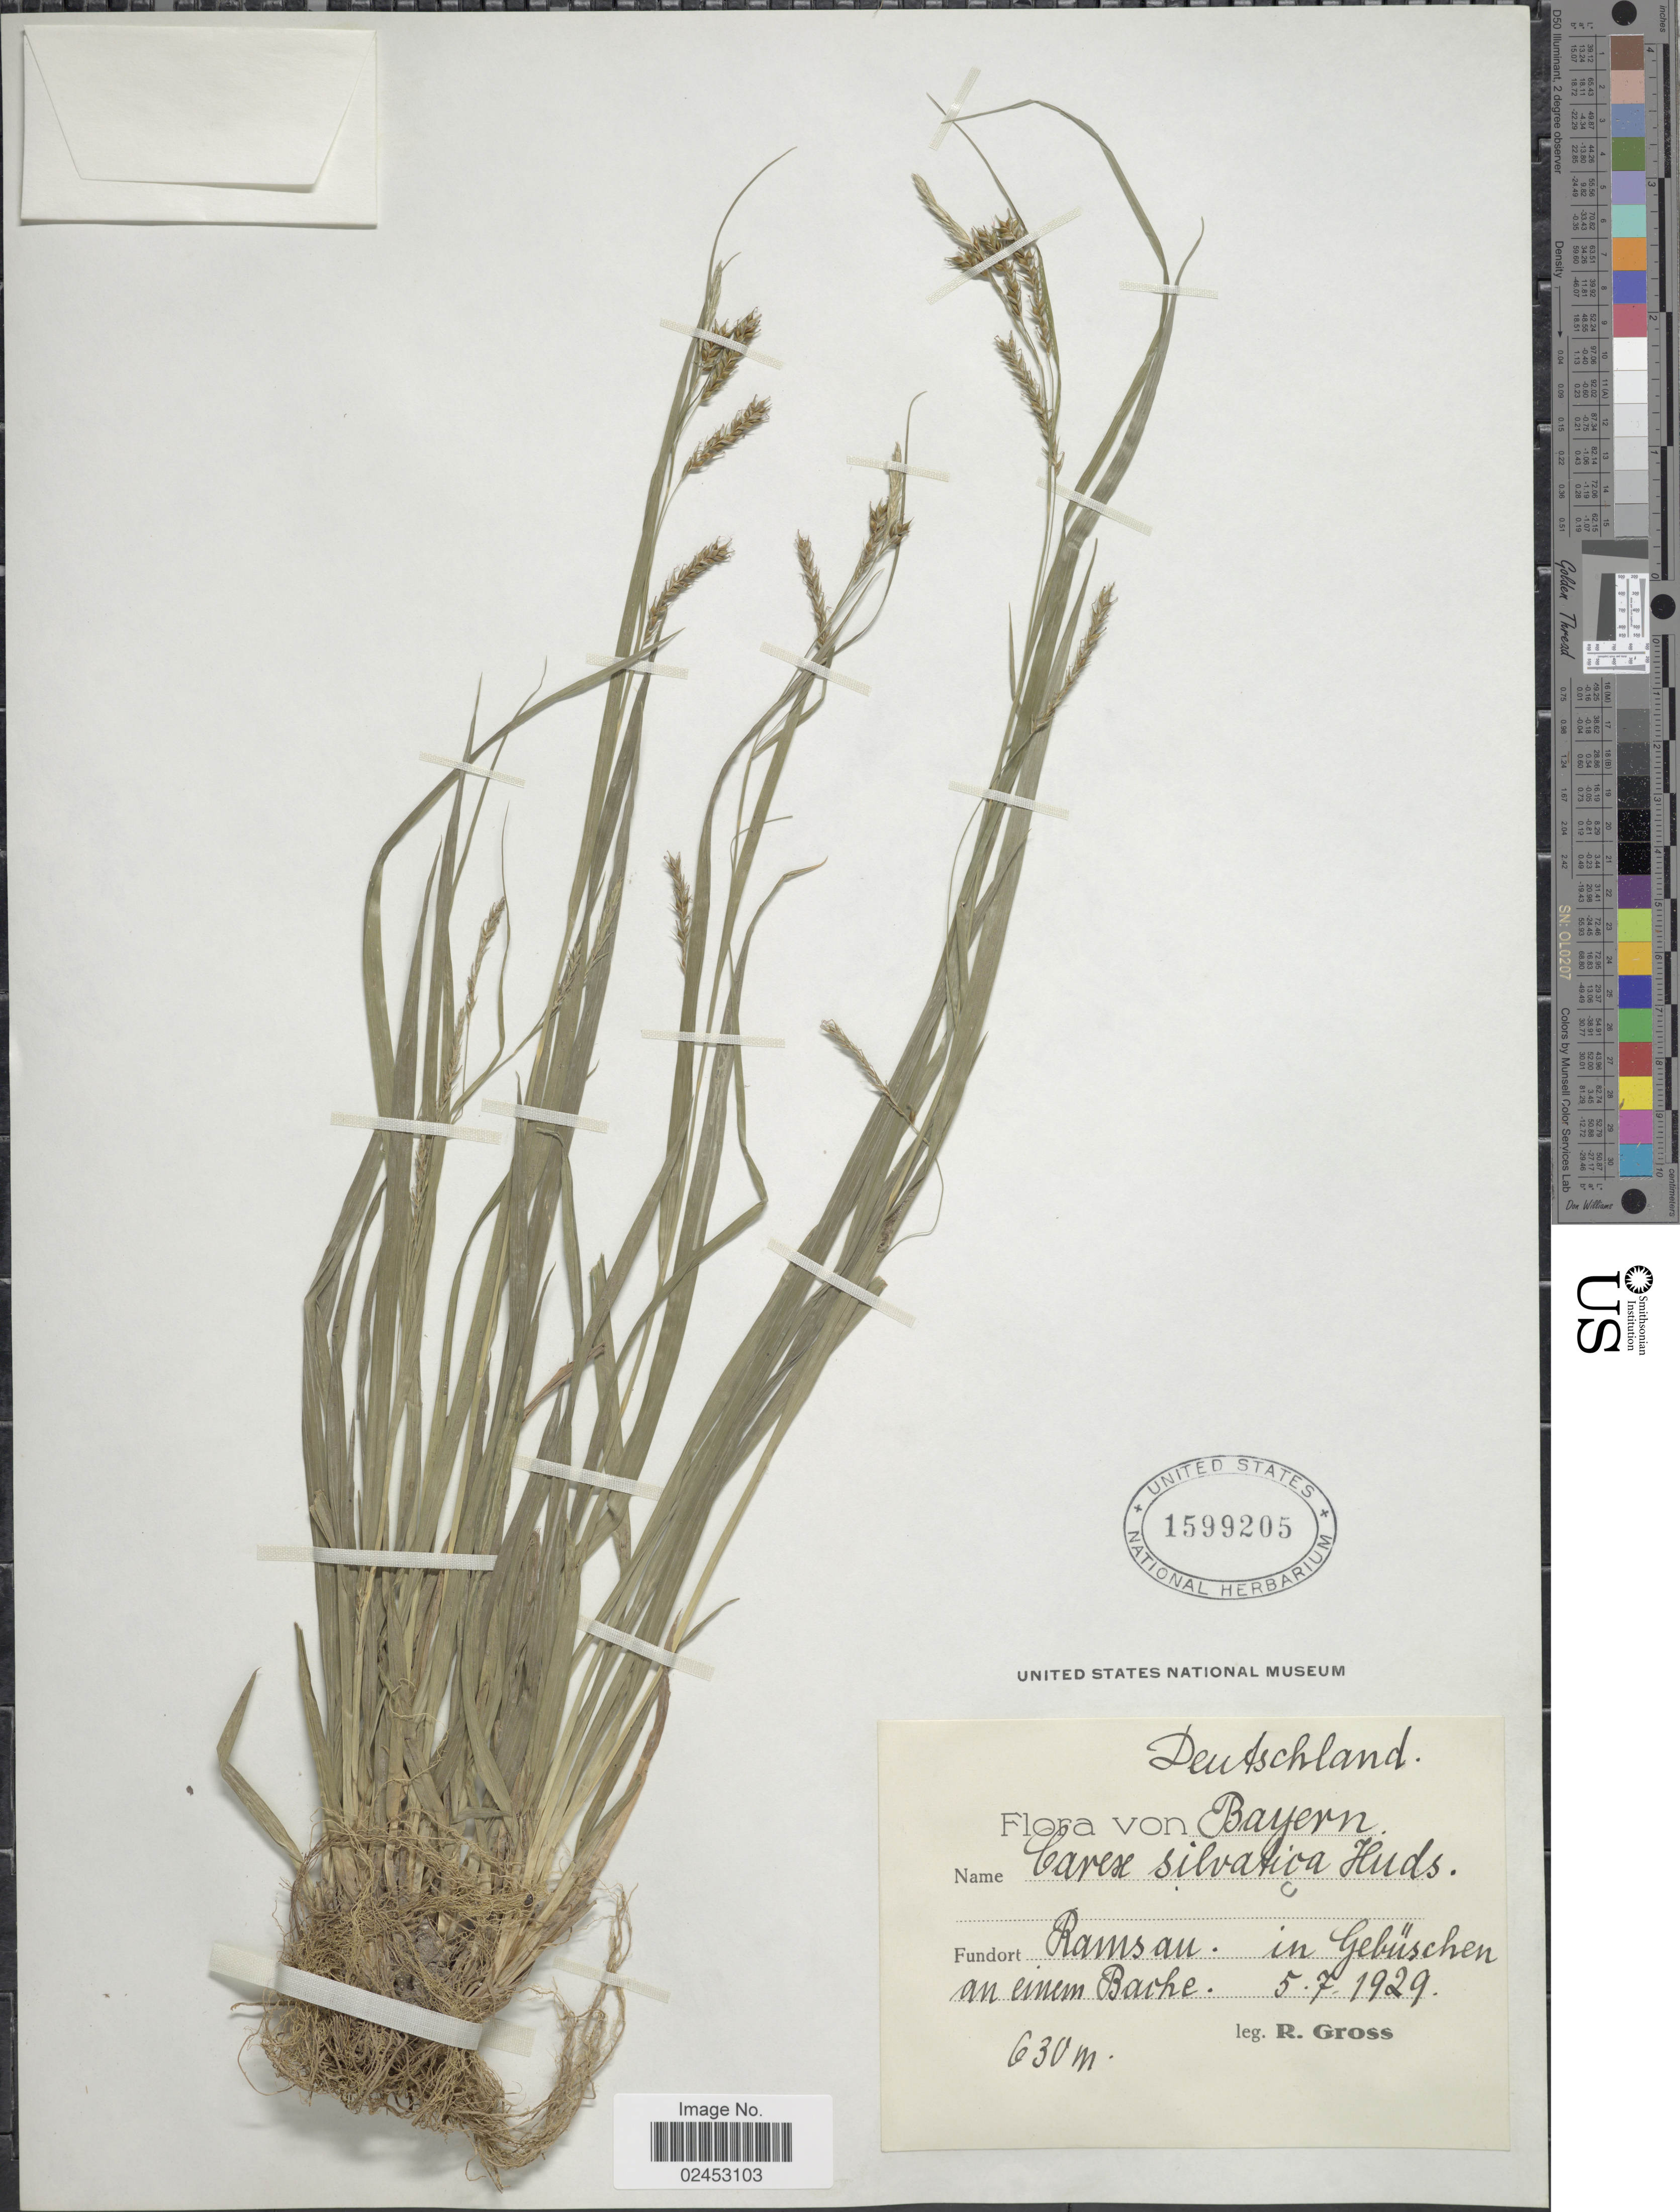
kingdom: Plantae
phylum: Tracheophyta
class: Liliopsida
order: Poales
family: Cyperaceae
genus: Carex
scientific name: Carex sylvatica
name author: Huds.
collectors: R. Gross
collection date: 1929-07-05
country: Germany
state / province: Bayern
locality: Deutschland, Fundort Ramsau, in Gebuschen an einem Bache.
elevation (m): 630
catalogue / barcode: US 1599205